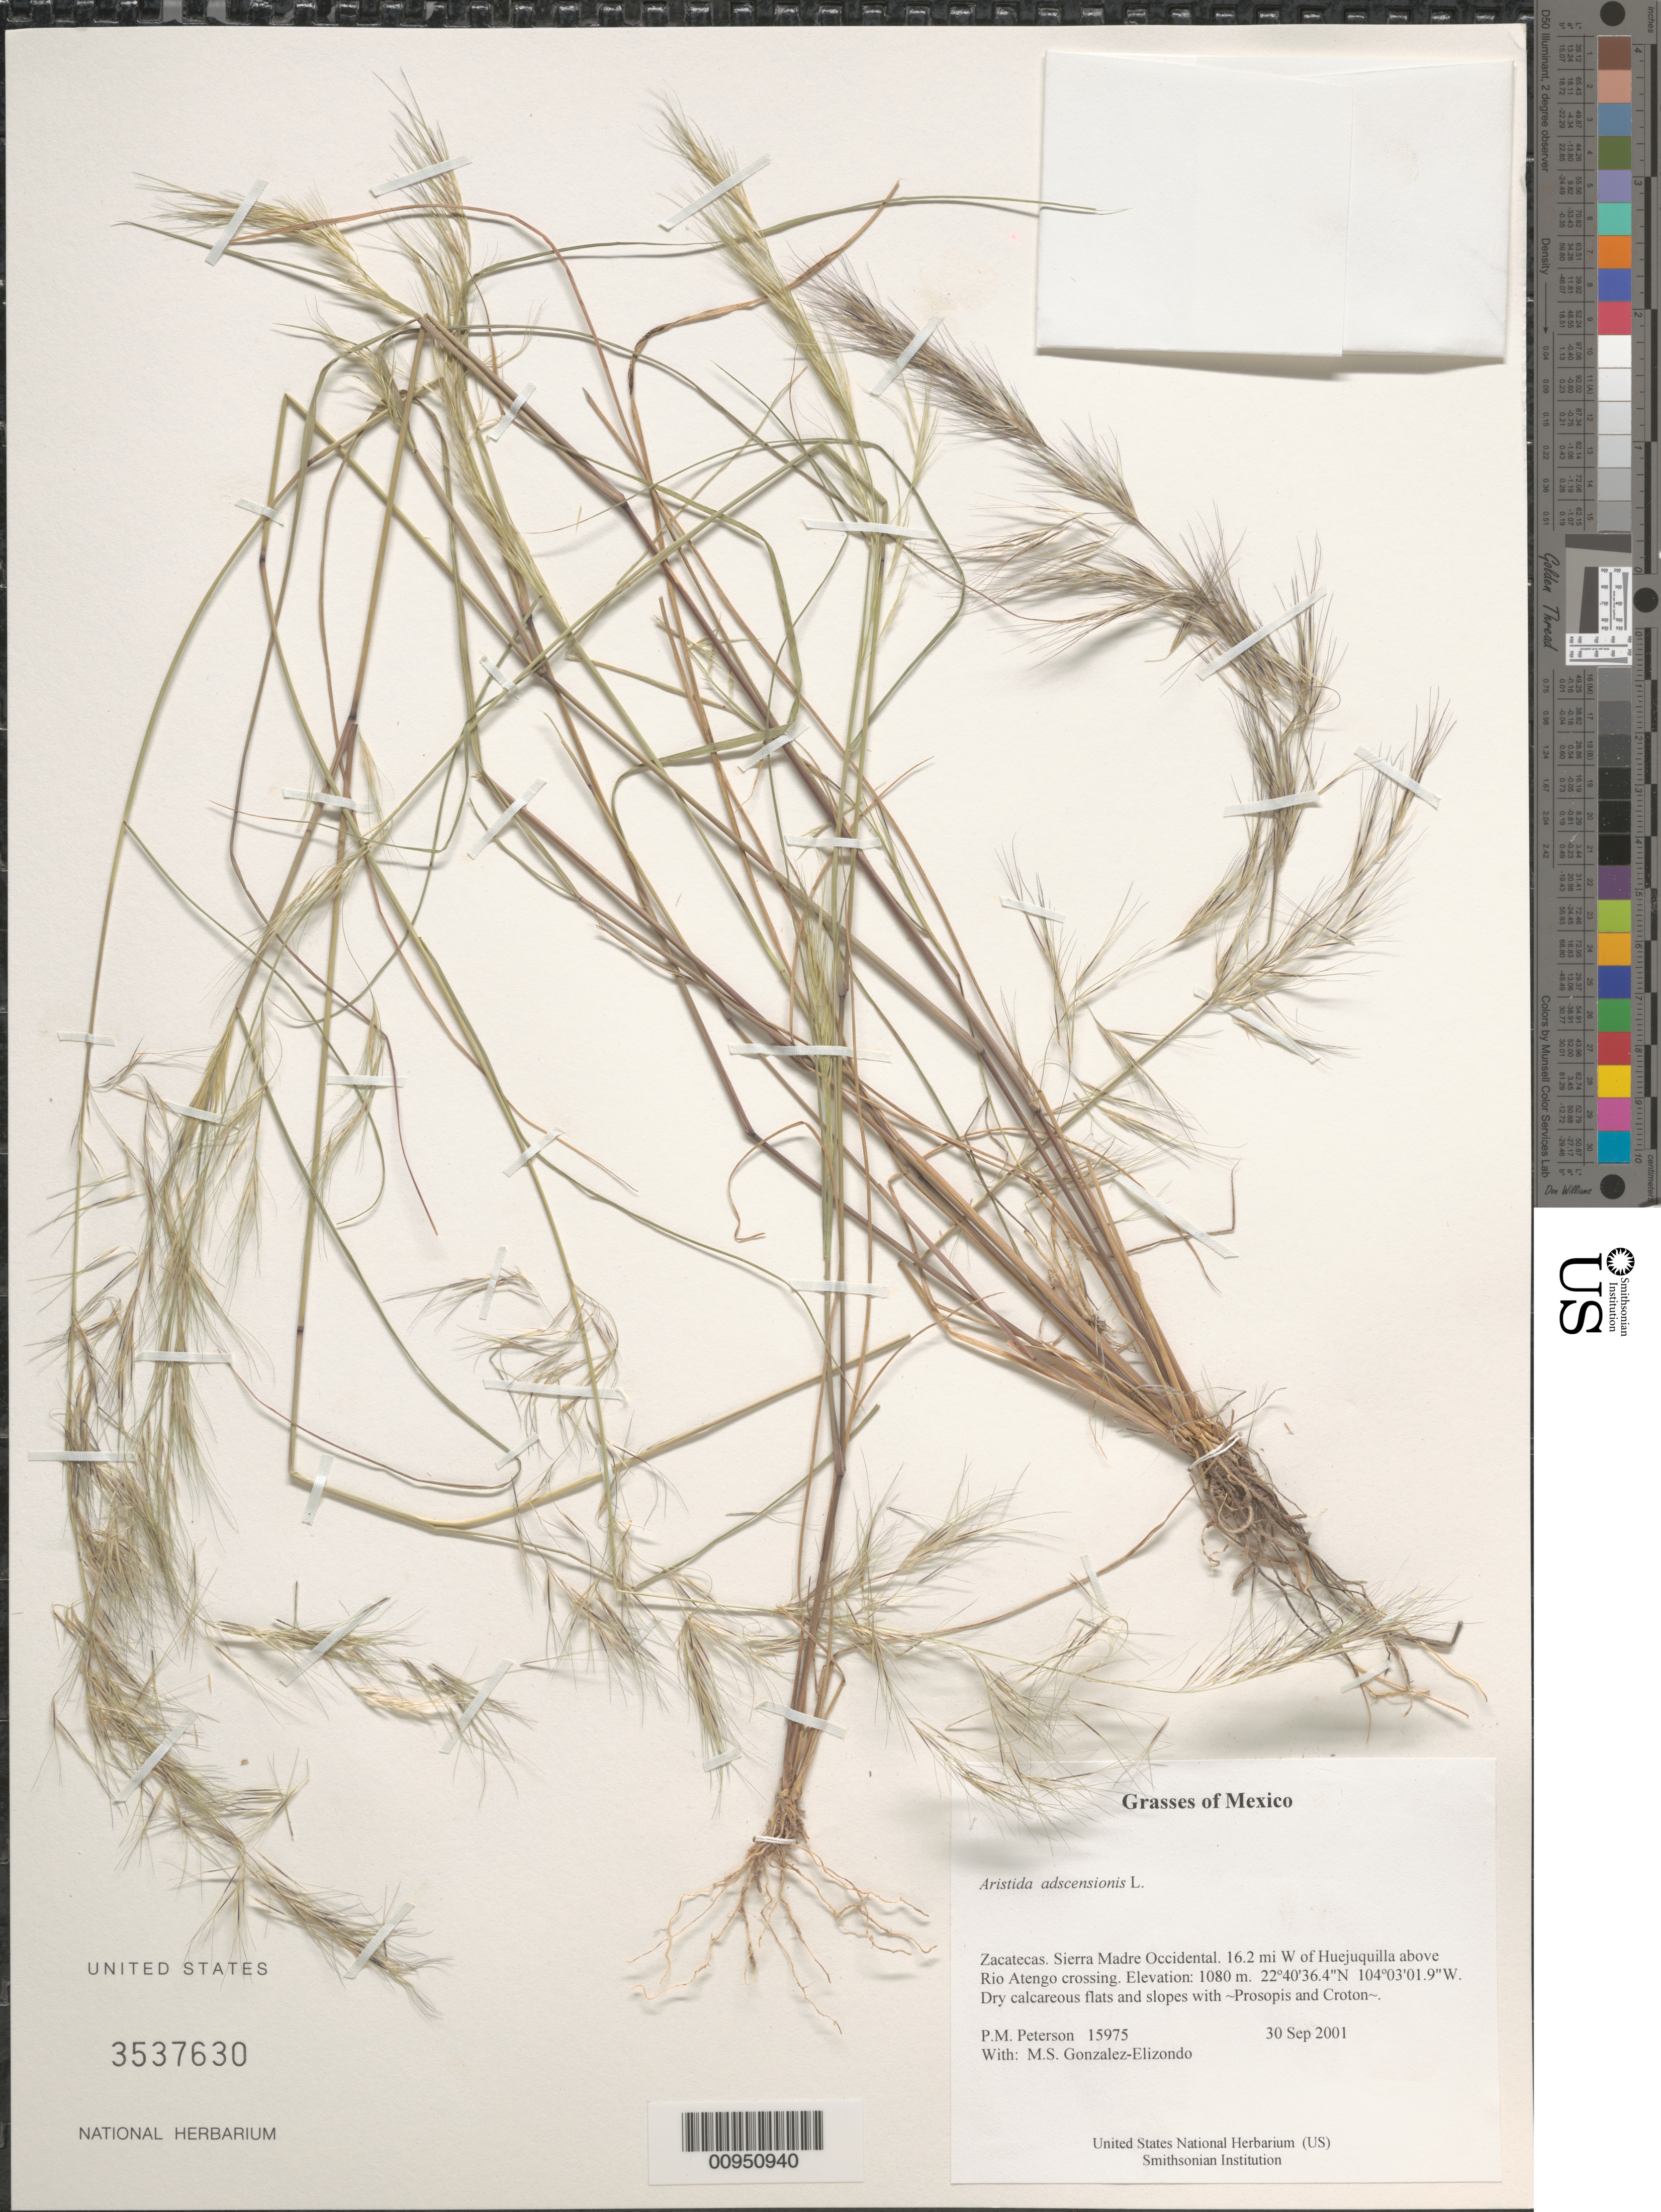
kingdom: Plantae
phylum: Tracheophyta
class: Liliopsida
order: Poales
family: Poaceae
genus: Aristida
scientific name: Aristida adscensionis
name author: L.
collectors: P. M. Peterson & M. S. González-Elizondo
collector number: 15975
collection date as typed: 30 Sep 2001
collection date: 2001-09-30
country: Mexico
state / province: Zacatecas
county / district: Sierra Madre Occidental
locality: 16.2 mi W of Huejuquilla above Rio Atengo crossing.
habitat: Dry calcareous flats and slopes with ~Prosopis and Croton~.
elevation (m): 1080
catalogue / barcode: US 3537630